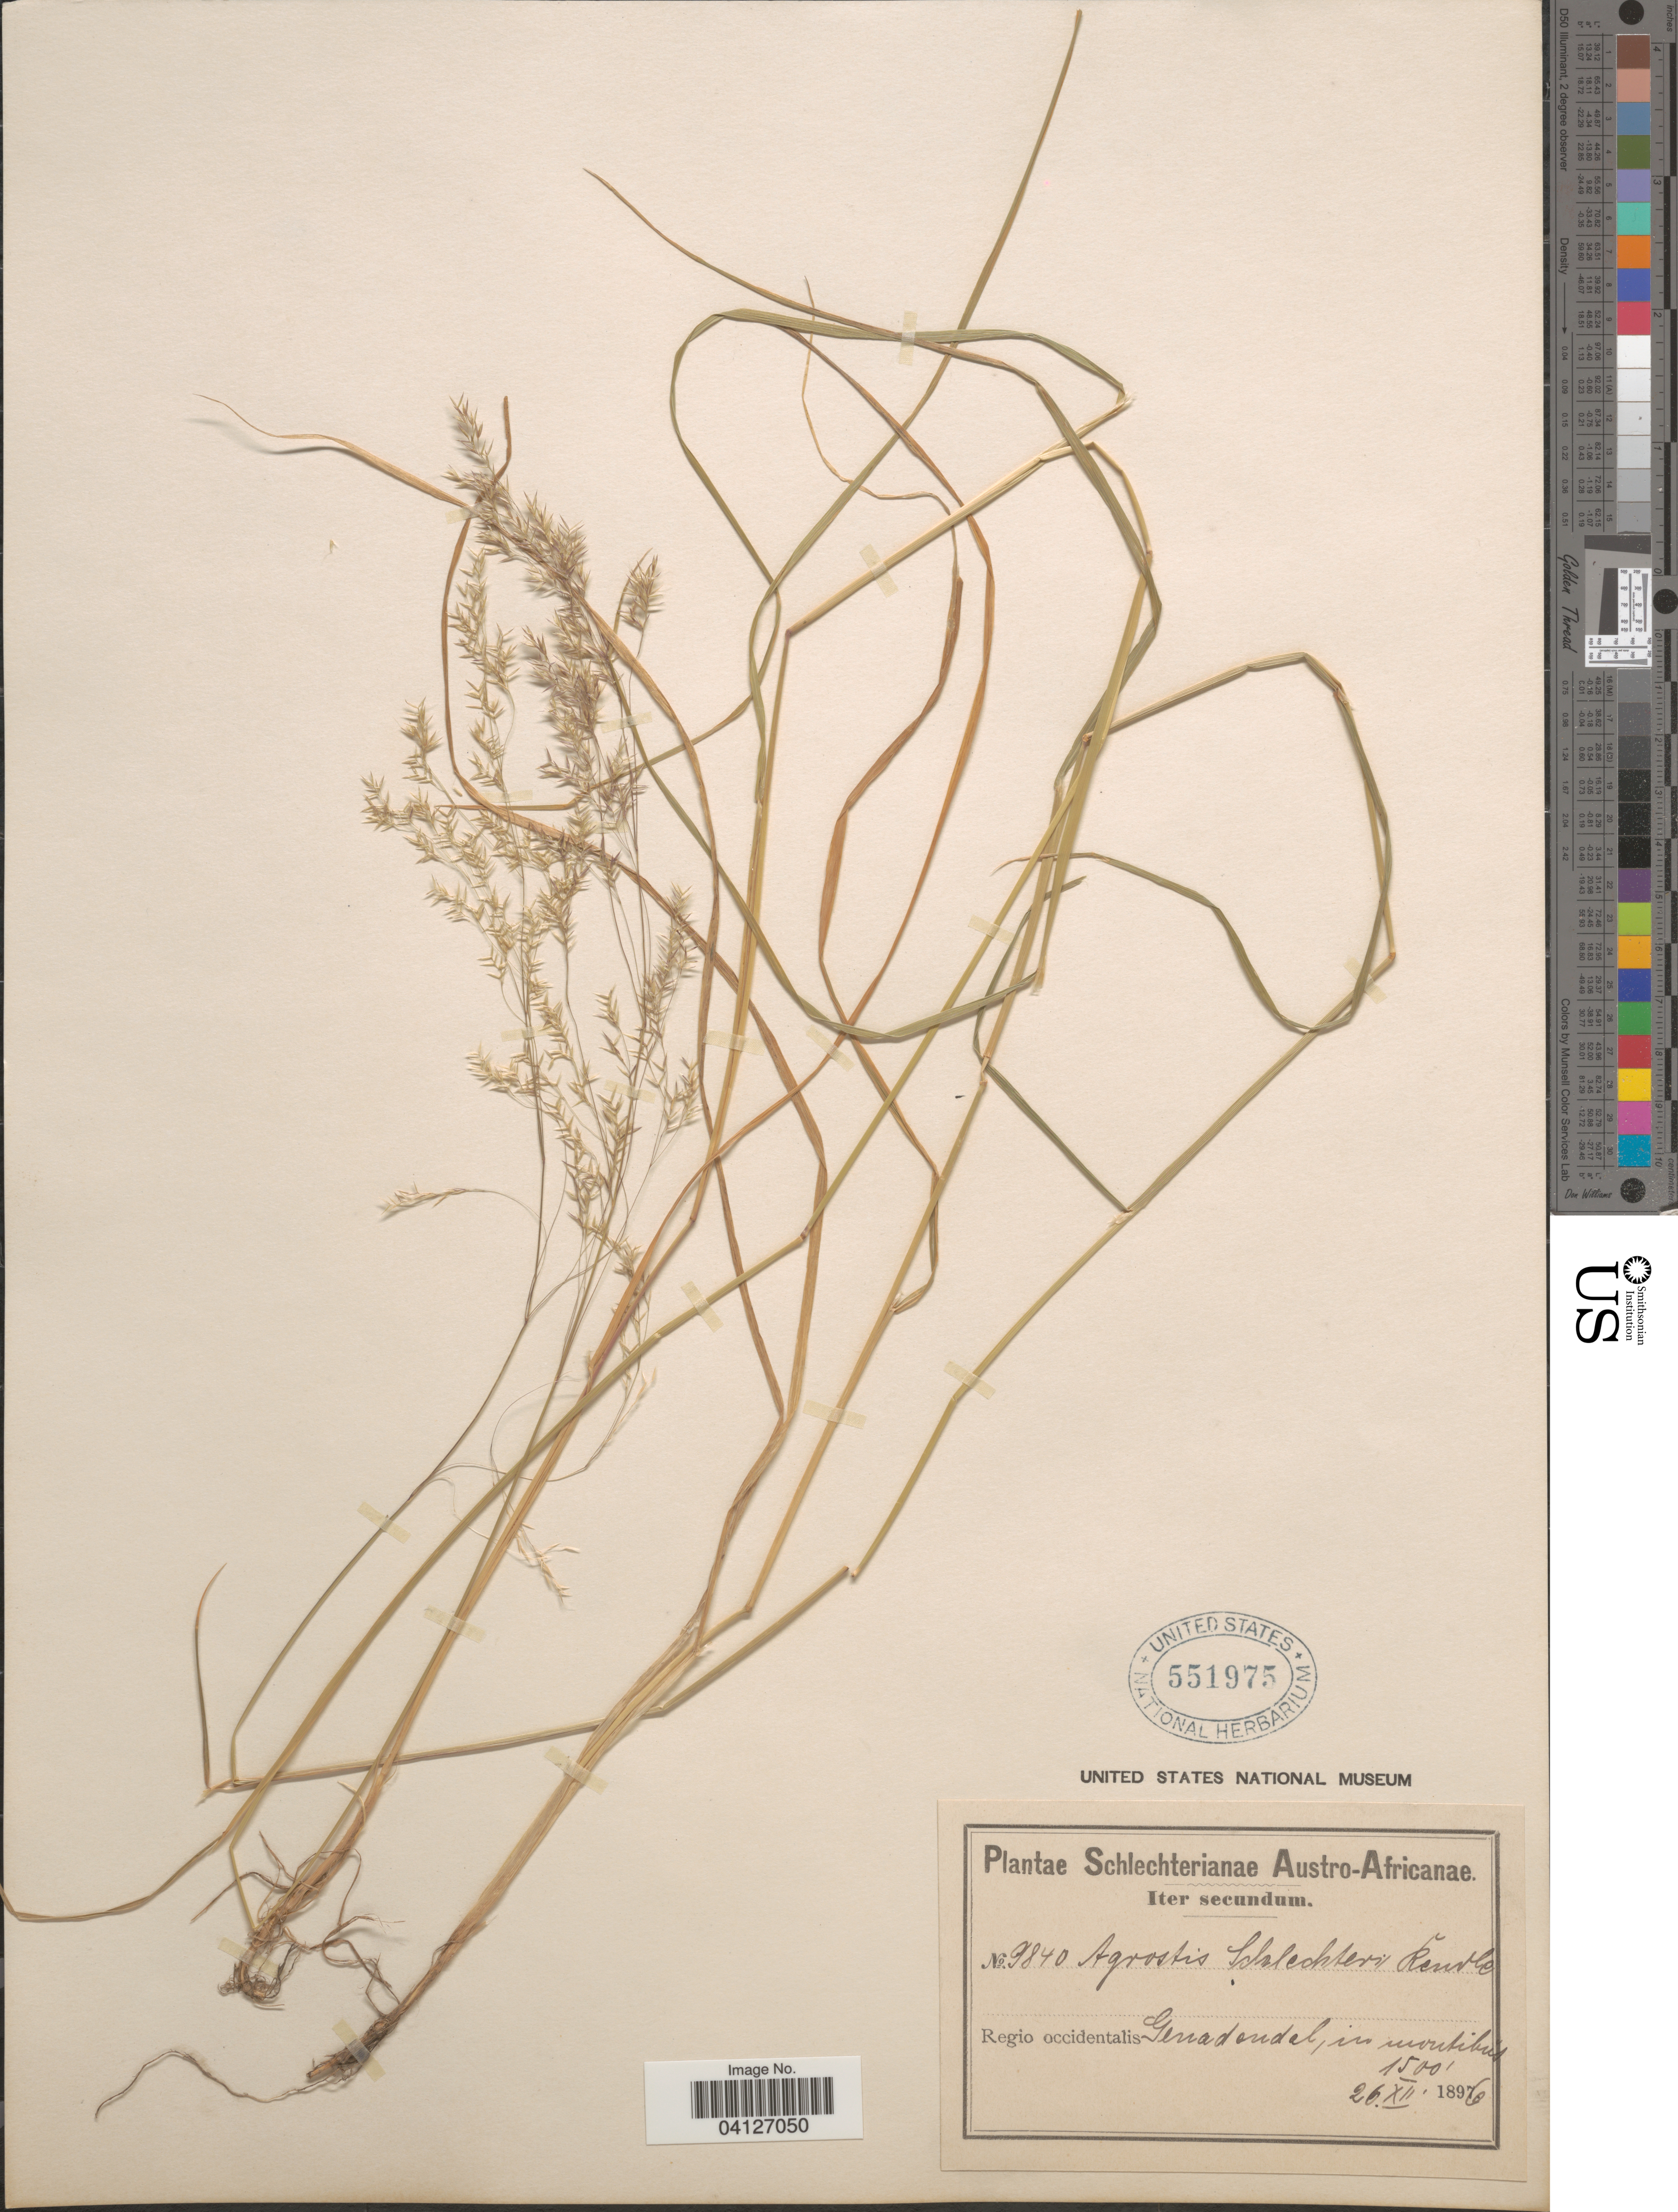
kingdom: Plantae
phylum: Tracheophyta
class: Liliopsida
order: Poales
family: Poaceae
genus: Agrostis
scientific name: Agrostis schlechteri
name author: Rendle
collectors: Schlechter, --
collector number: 9840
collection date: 1896-12-26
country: South Africa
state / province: Western Cape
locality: Austro-Africanae. Iter secundum. Regio occidentalis Genadendal.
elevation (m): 457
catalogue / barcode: US 551975